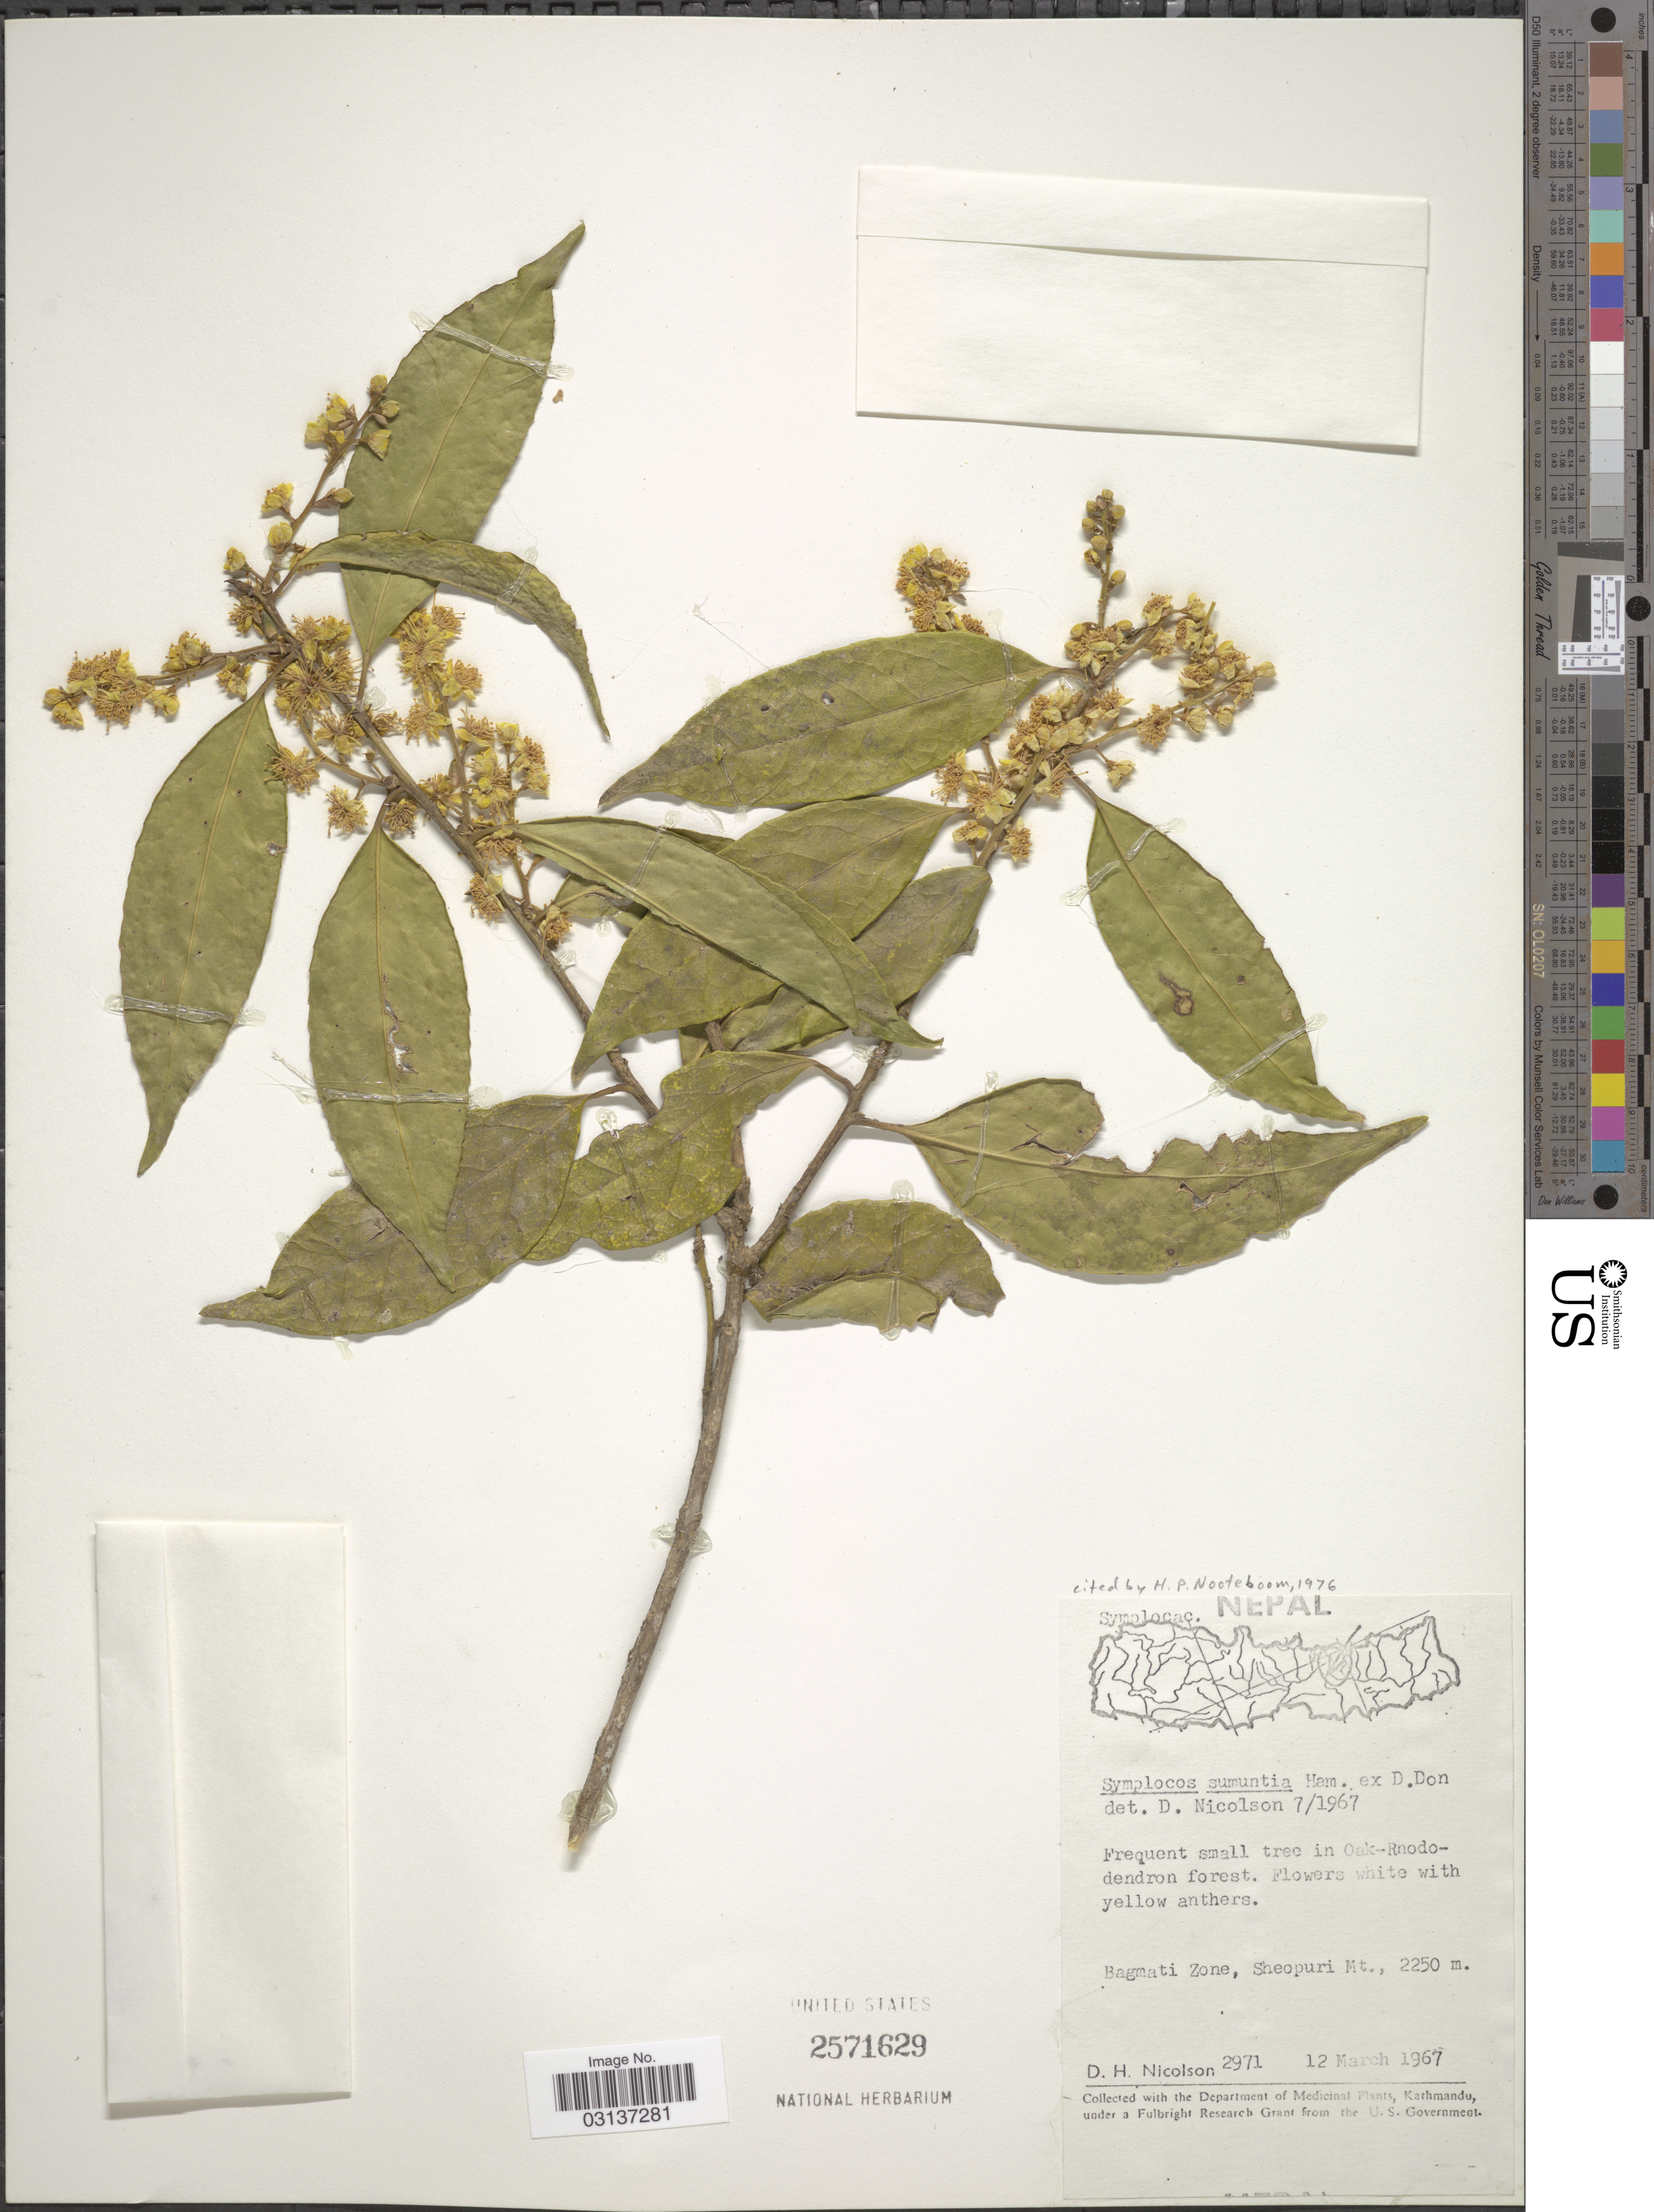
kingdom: Plantae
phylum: Tracheophyta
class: Magnoliopsida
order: Ericales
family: Symplocaceae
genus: Symplocos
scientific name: Symplocos sumuntia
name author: Buch.-Ham. ex D. Don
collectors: D. H. Nicolson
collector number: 2971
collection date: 1967-03-12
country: Nepal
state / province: Bagmati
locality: Bagmati Zone, Sheopuri Mt.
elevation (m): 2250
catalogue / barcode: US 2571629